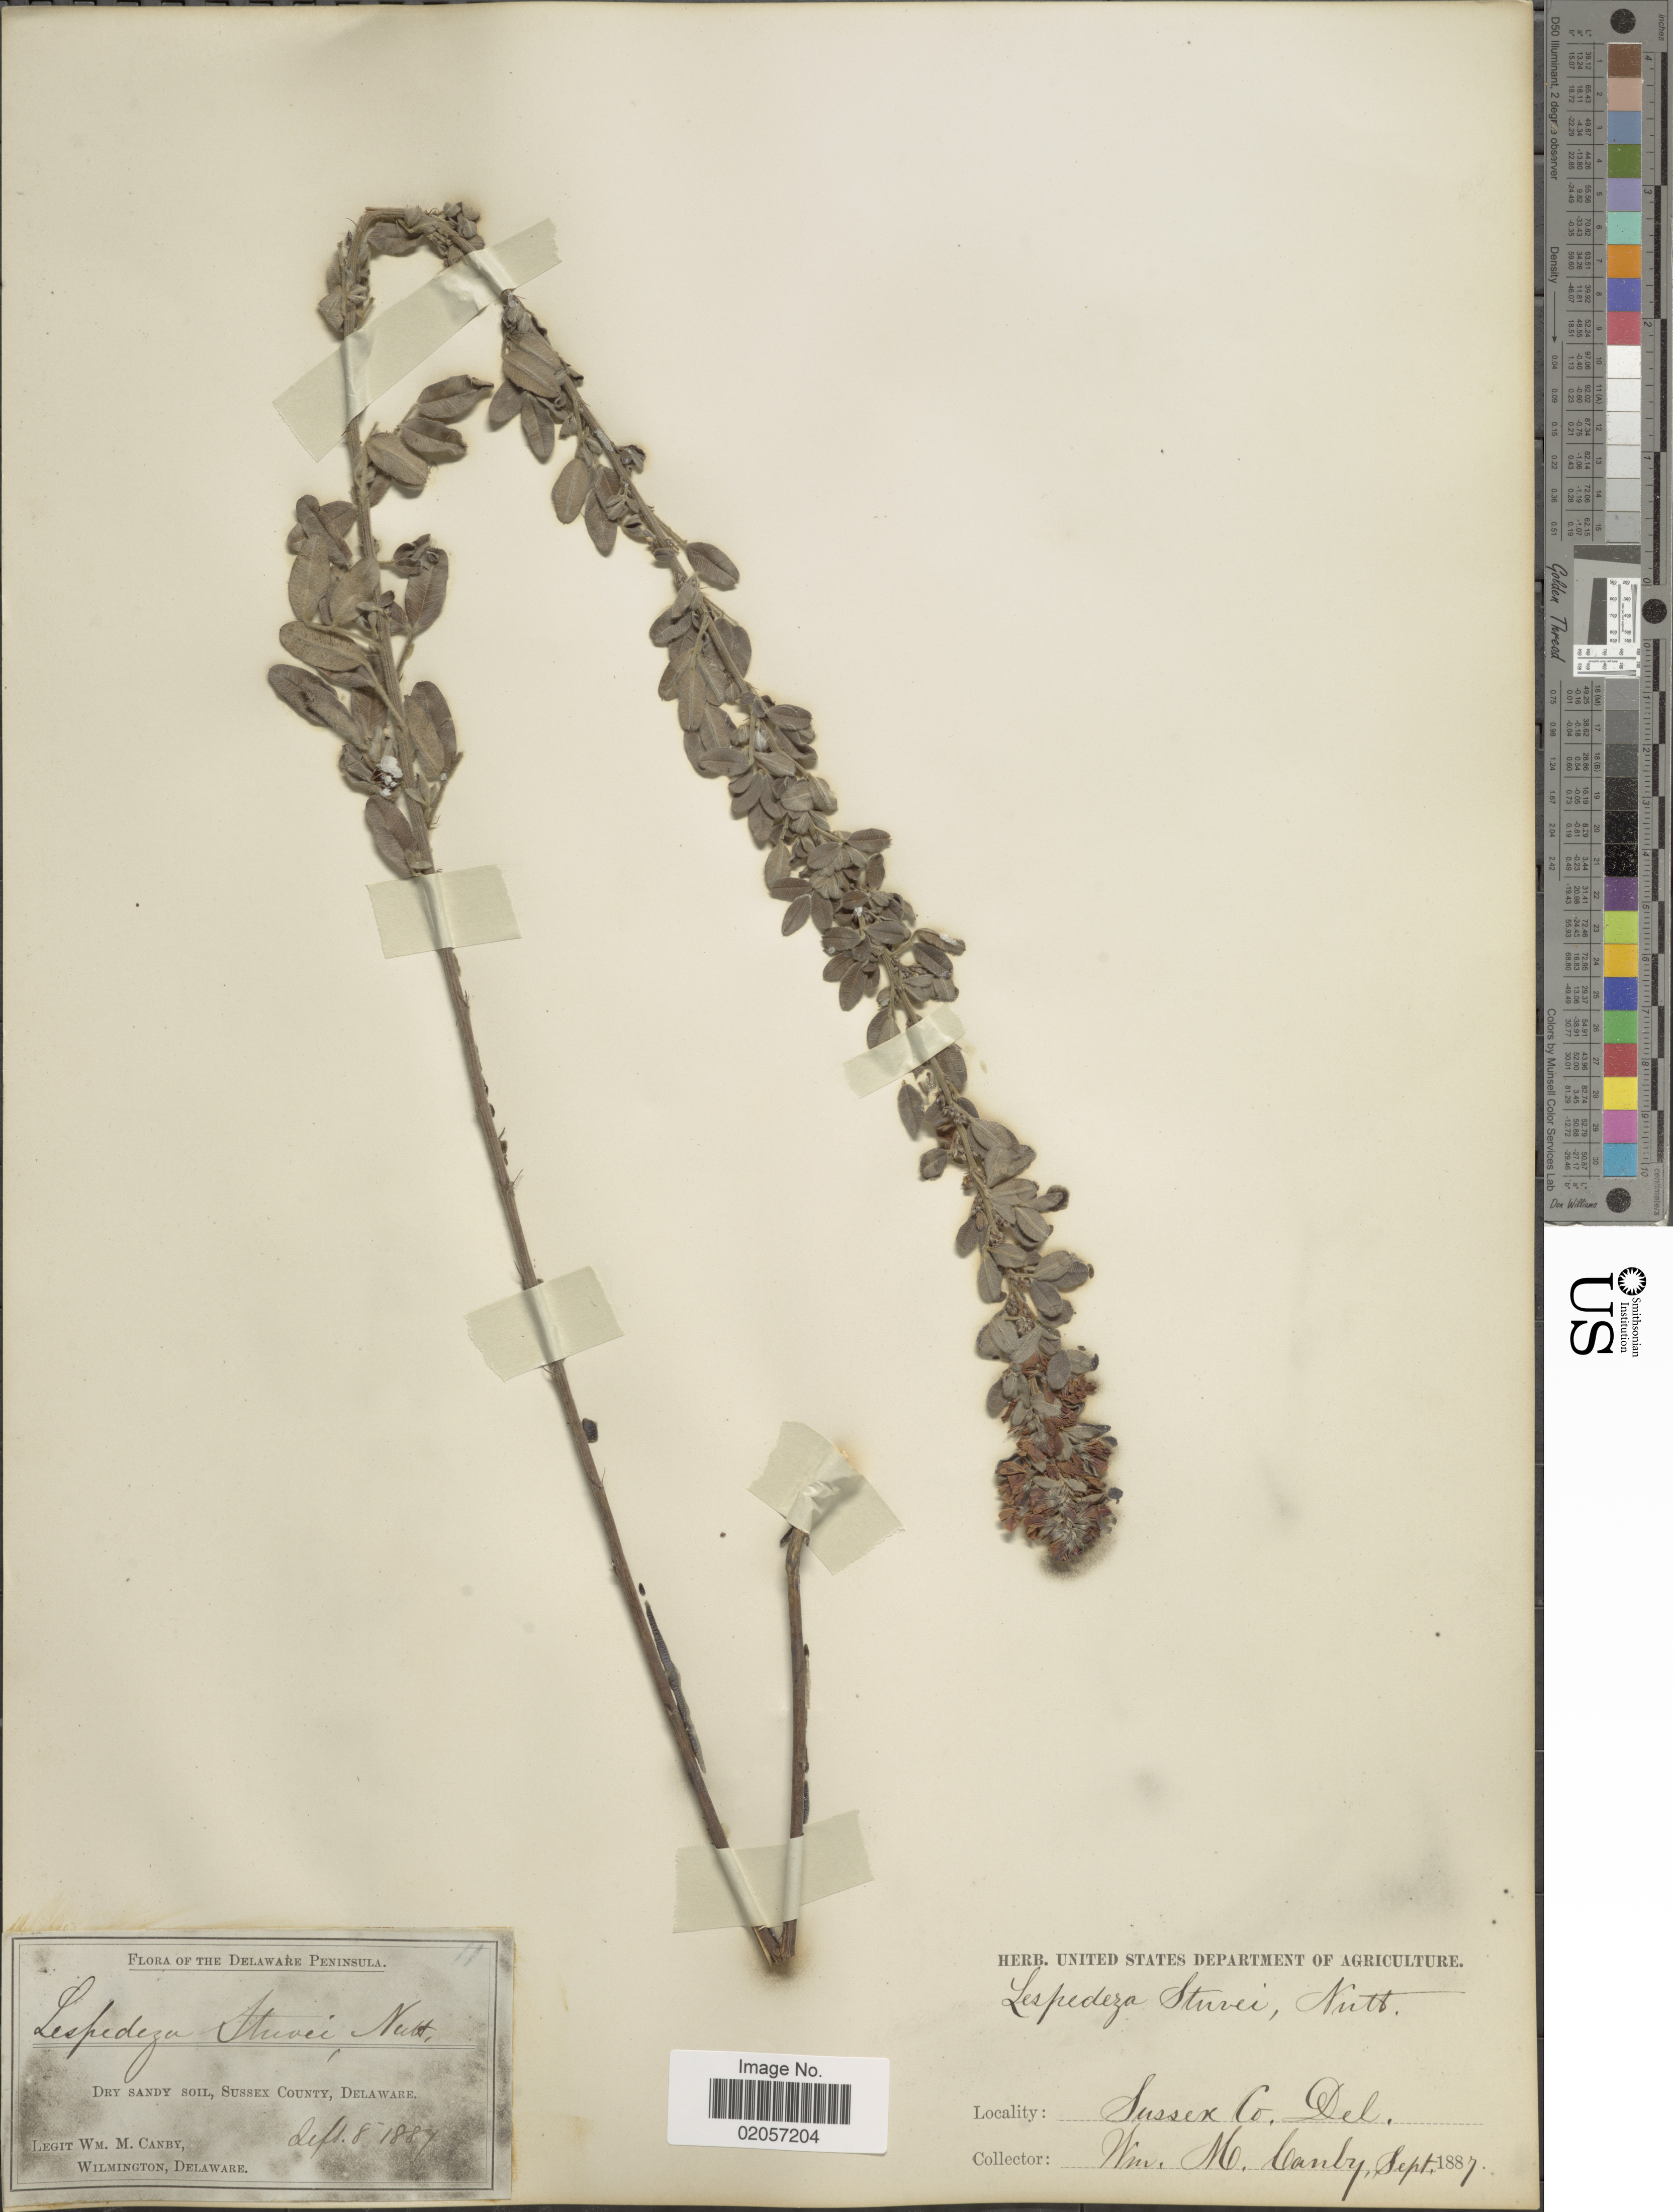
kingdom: Plantae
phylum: Tracheophyta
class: Magnoliopsida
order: Fabales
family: Fabaceae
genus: Lespedeza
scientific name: Lespedeza stuevei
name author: Nutt.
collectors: W. M. Canby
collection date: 1887-09-08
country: United States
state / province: Delaware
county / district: Sussex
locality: Sussex Co. Del.